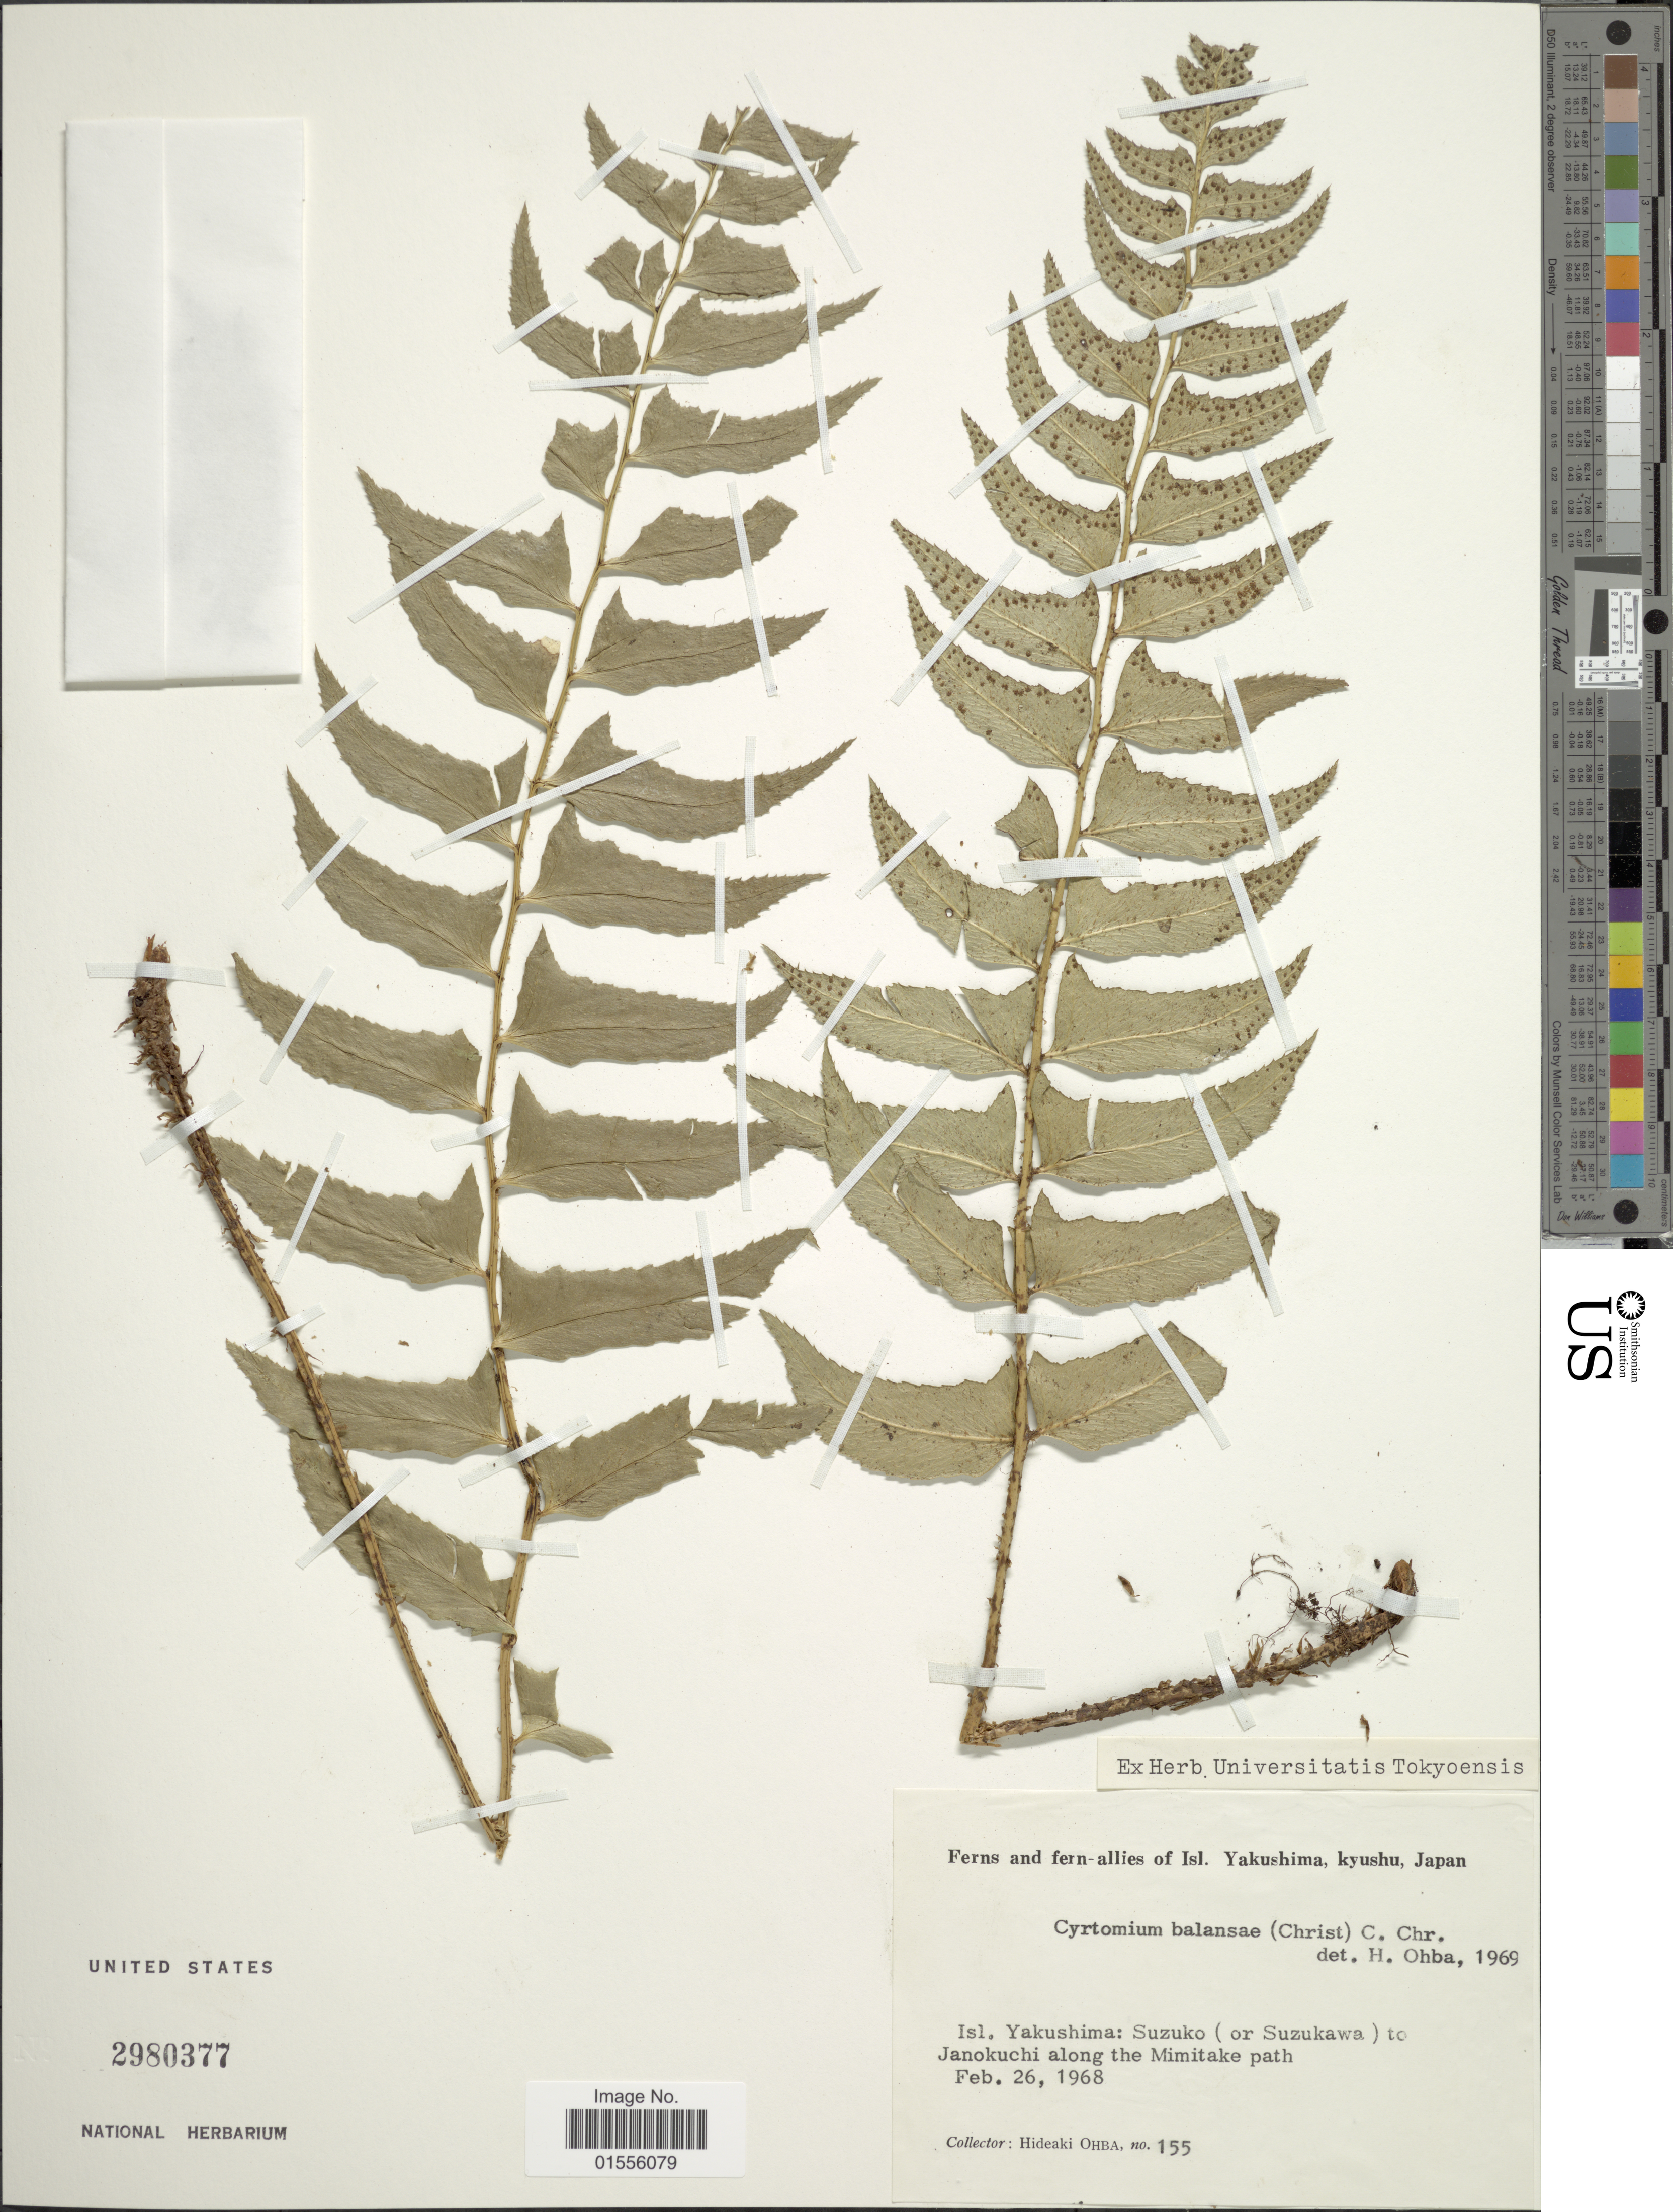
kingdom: Plantae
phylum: Tracheophyta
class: Polypodiopsida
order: Polypodiales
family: Dryopteridaceae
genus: Cyrtomium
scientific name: Cyrtomium balansae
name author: (Christ) C. Chr.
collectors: H. Ohba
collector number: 155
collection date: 1968-02-26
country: Japan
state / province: Kagosima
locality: Isl Yakushima, Kyushu, Isl. Yakushima: Suzuko (or Suzukawa) to Janokuchi along the Mimitake path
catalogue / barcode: US 2980377